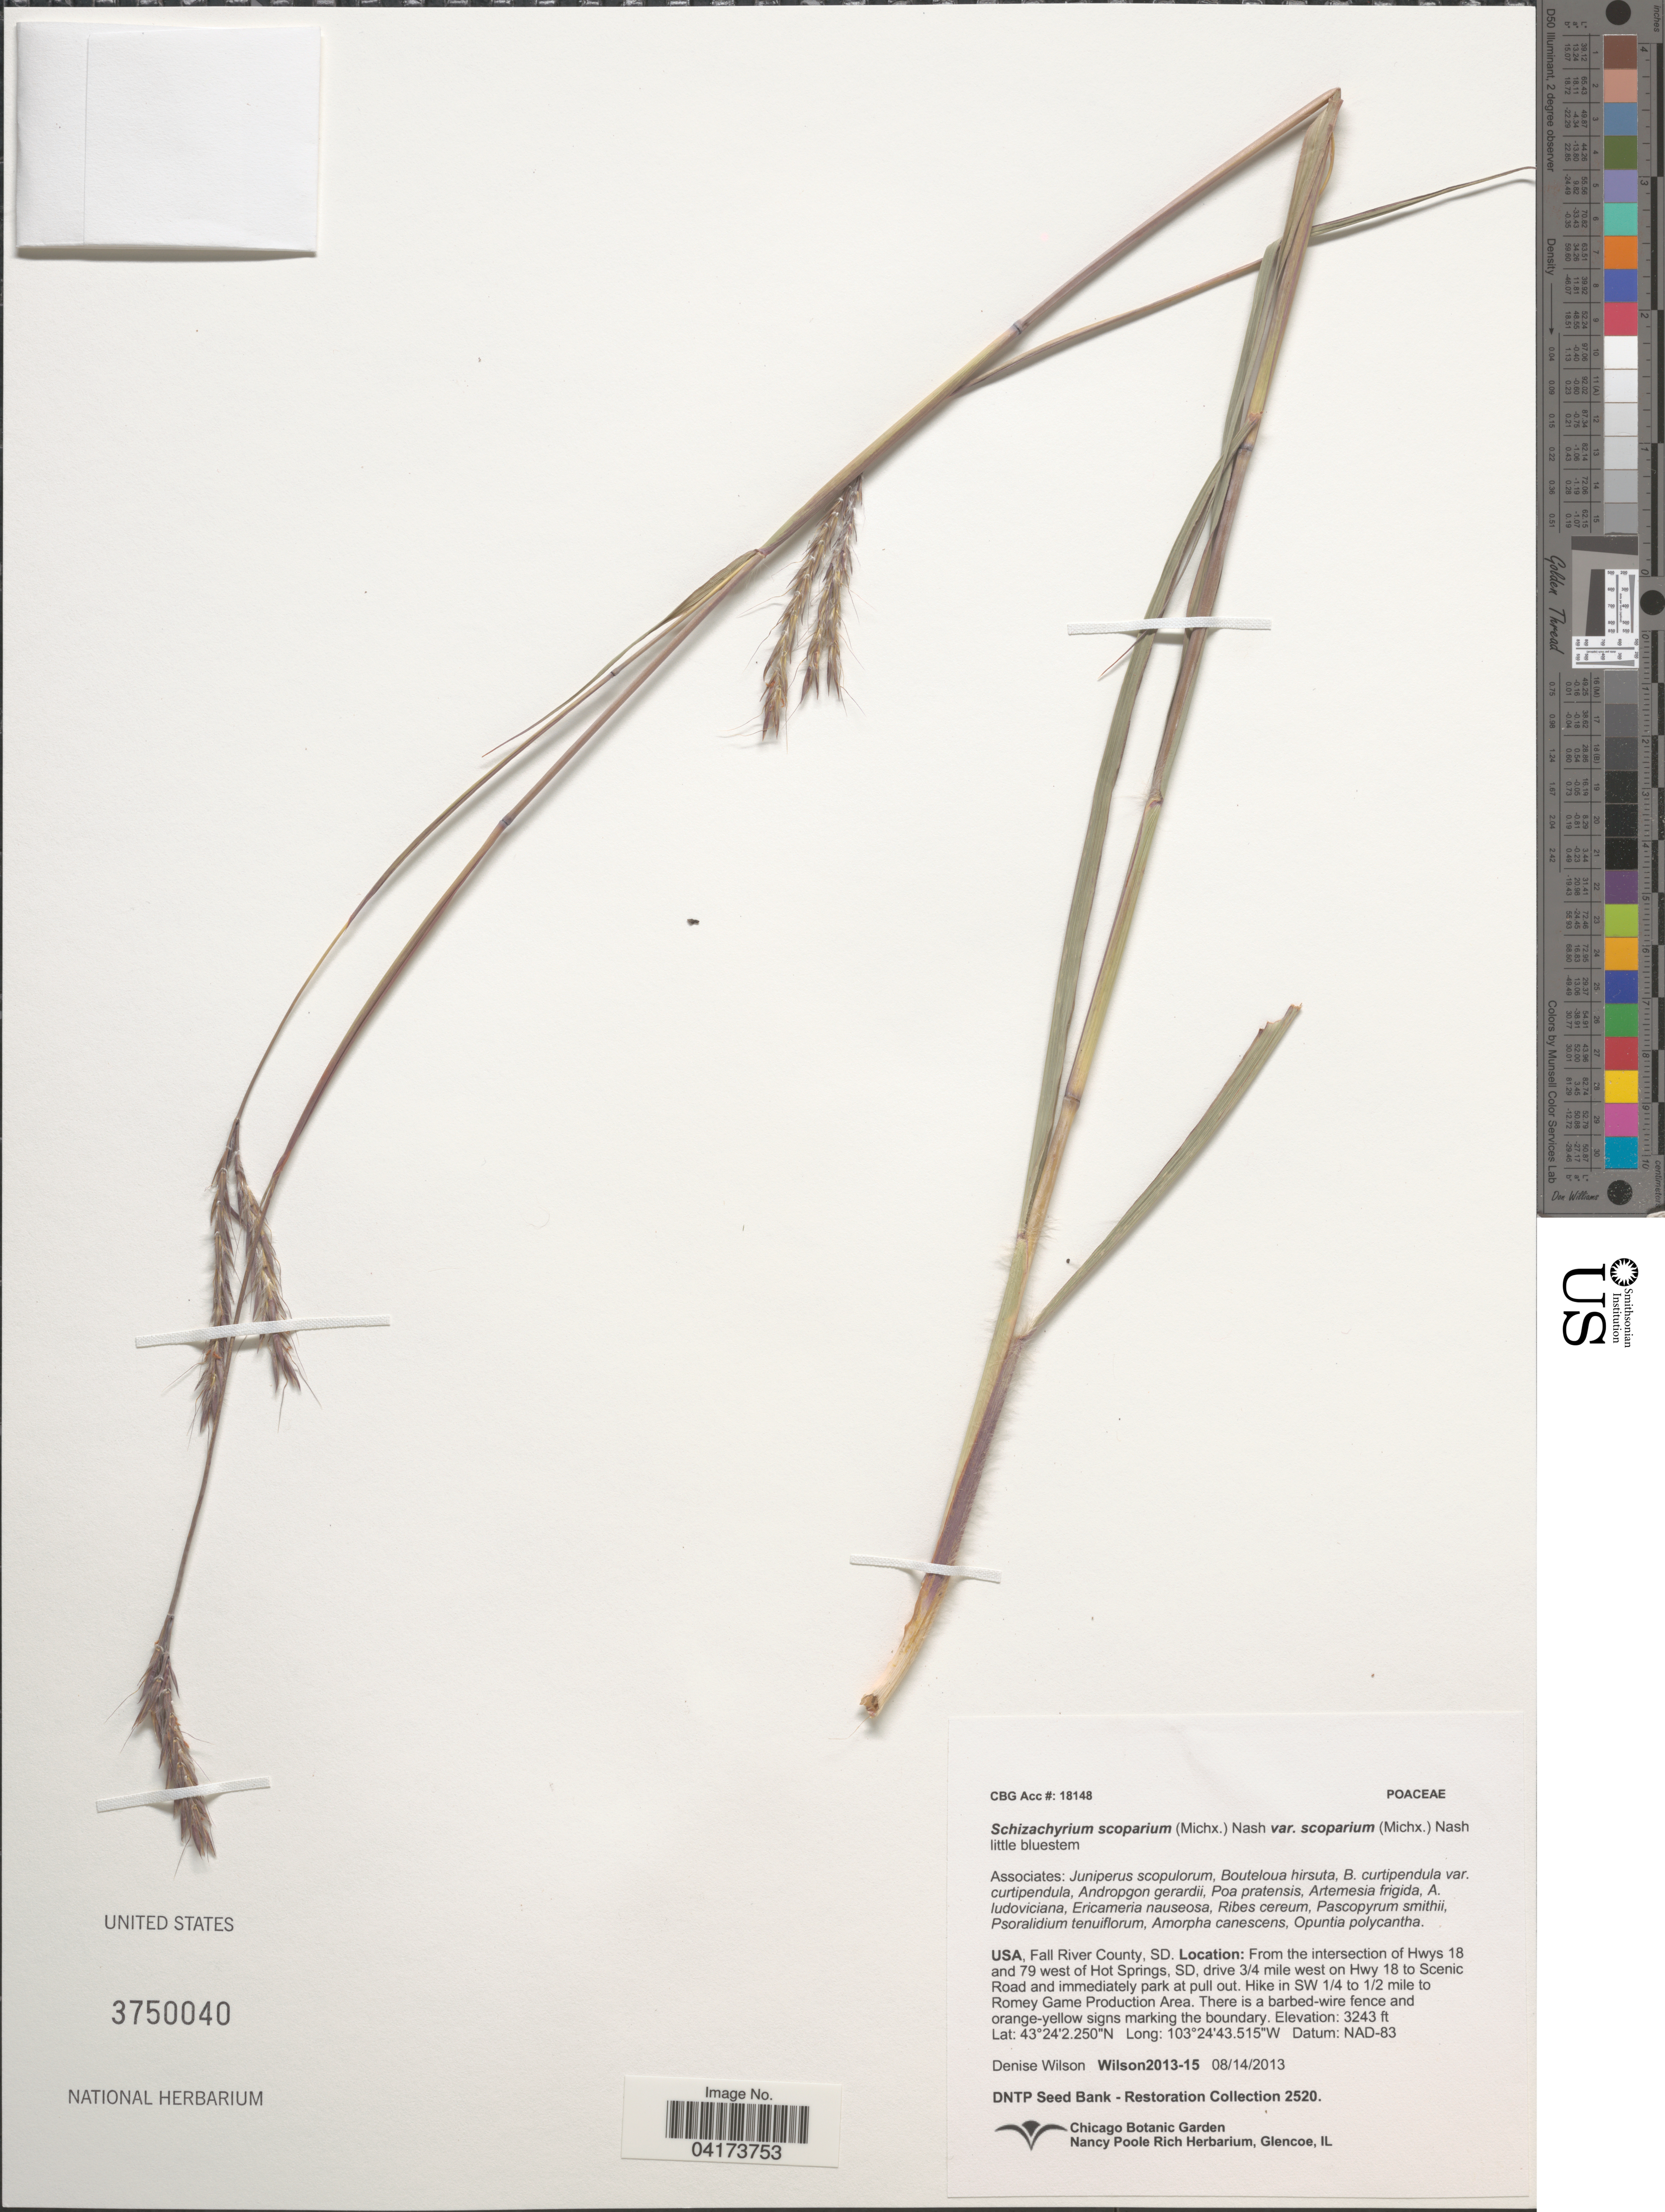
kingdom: Plantae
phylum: Tracheophyta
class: Liliopsida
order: Poales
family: Poaceae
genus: Schizachyrium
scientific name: Schizachyrium scoparium var. scoparium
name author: (Michx.) Nash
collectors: D. Wilson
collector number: Wilson2013-15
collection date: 2013-08-14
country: United States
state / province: South Dakota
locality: Fall River County. From the intersection of Hwys 18 and 79 west of Hot Springs, SD, drive 3/4 mile west on Hwy 18 to Scenic Road and immediately park at pull out. Hike in SW 1/4 to 1/2 mile to Romey Game Production Area. There is a barbed-wire fence and orange-yellow signs marking the boundary.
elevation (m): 988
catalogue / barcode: US 3750040